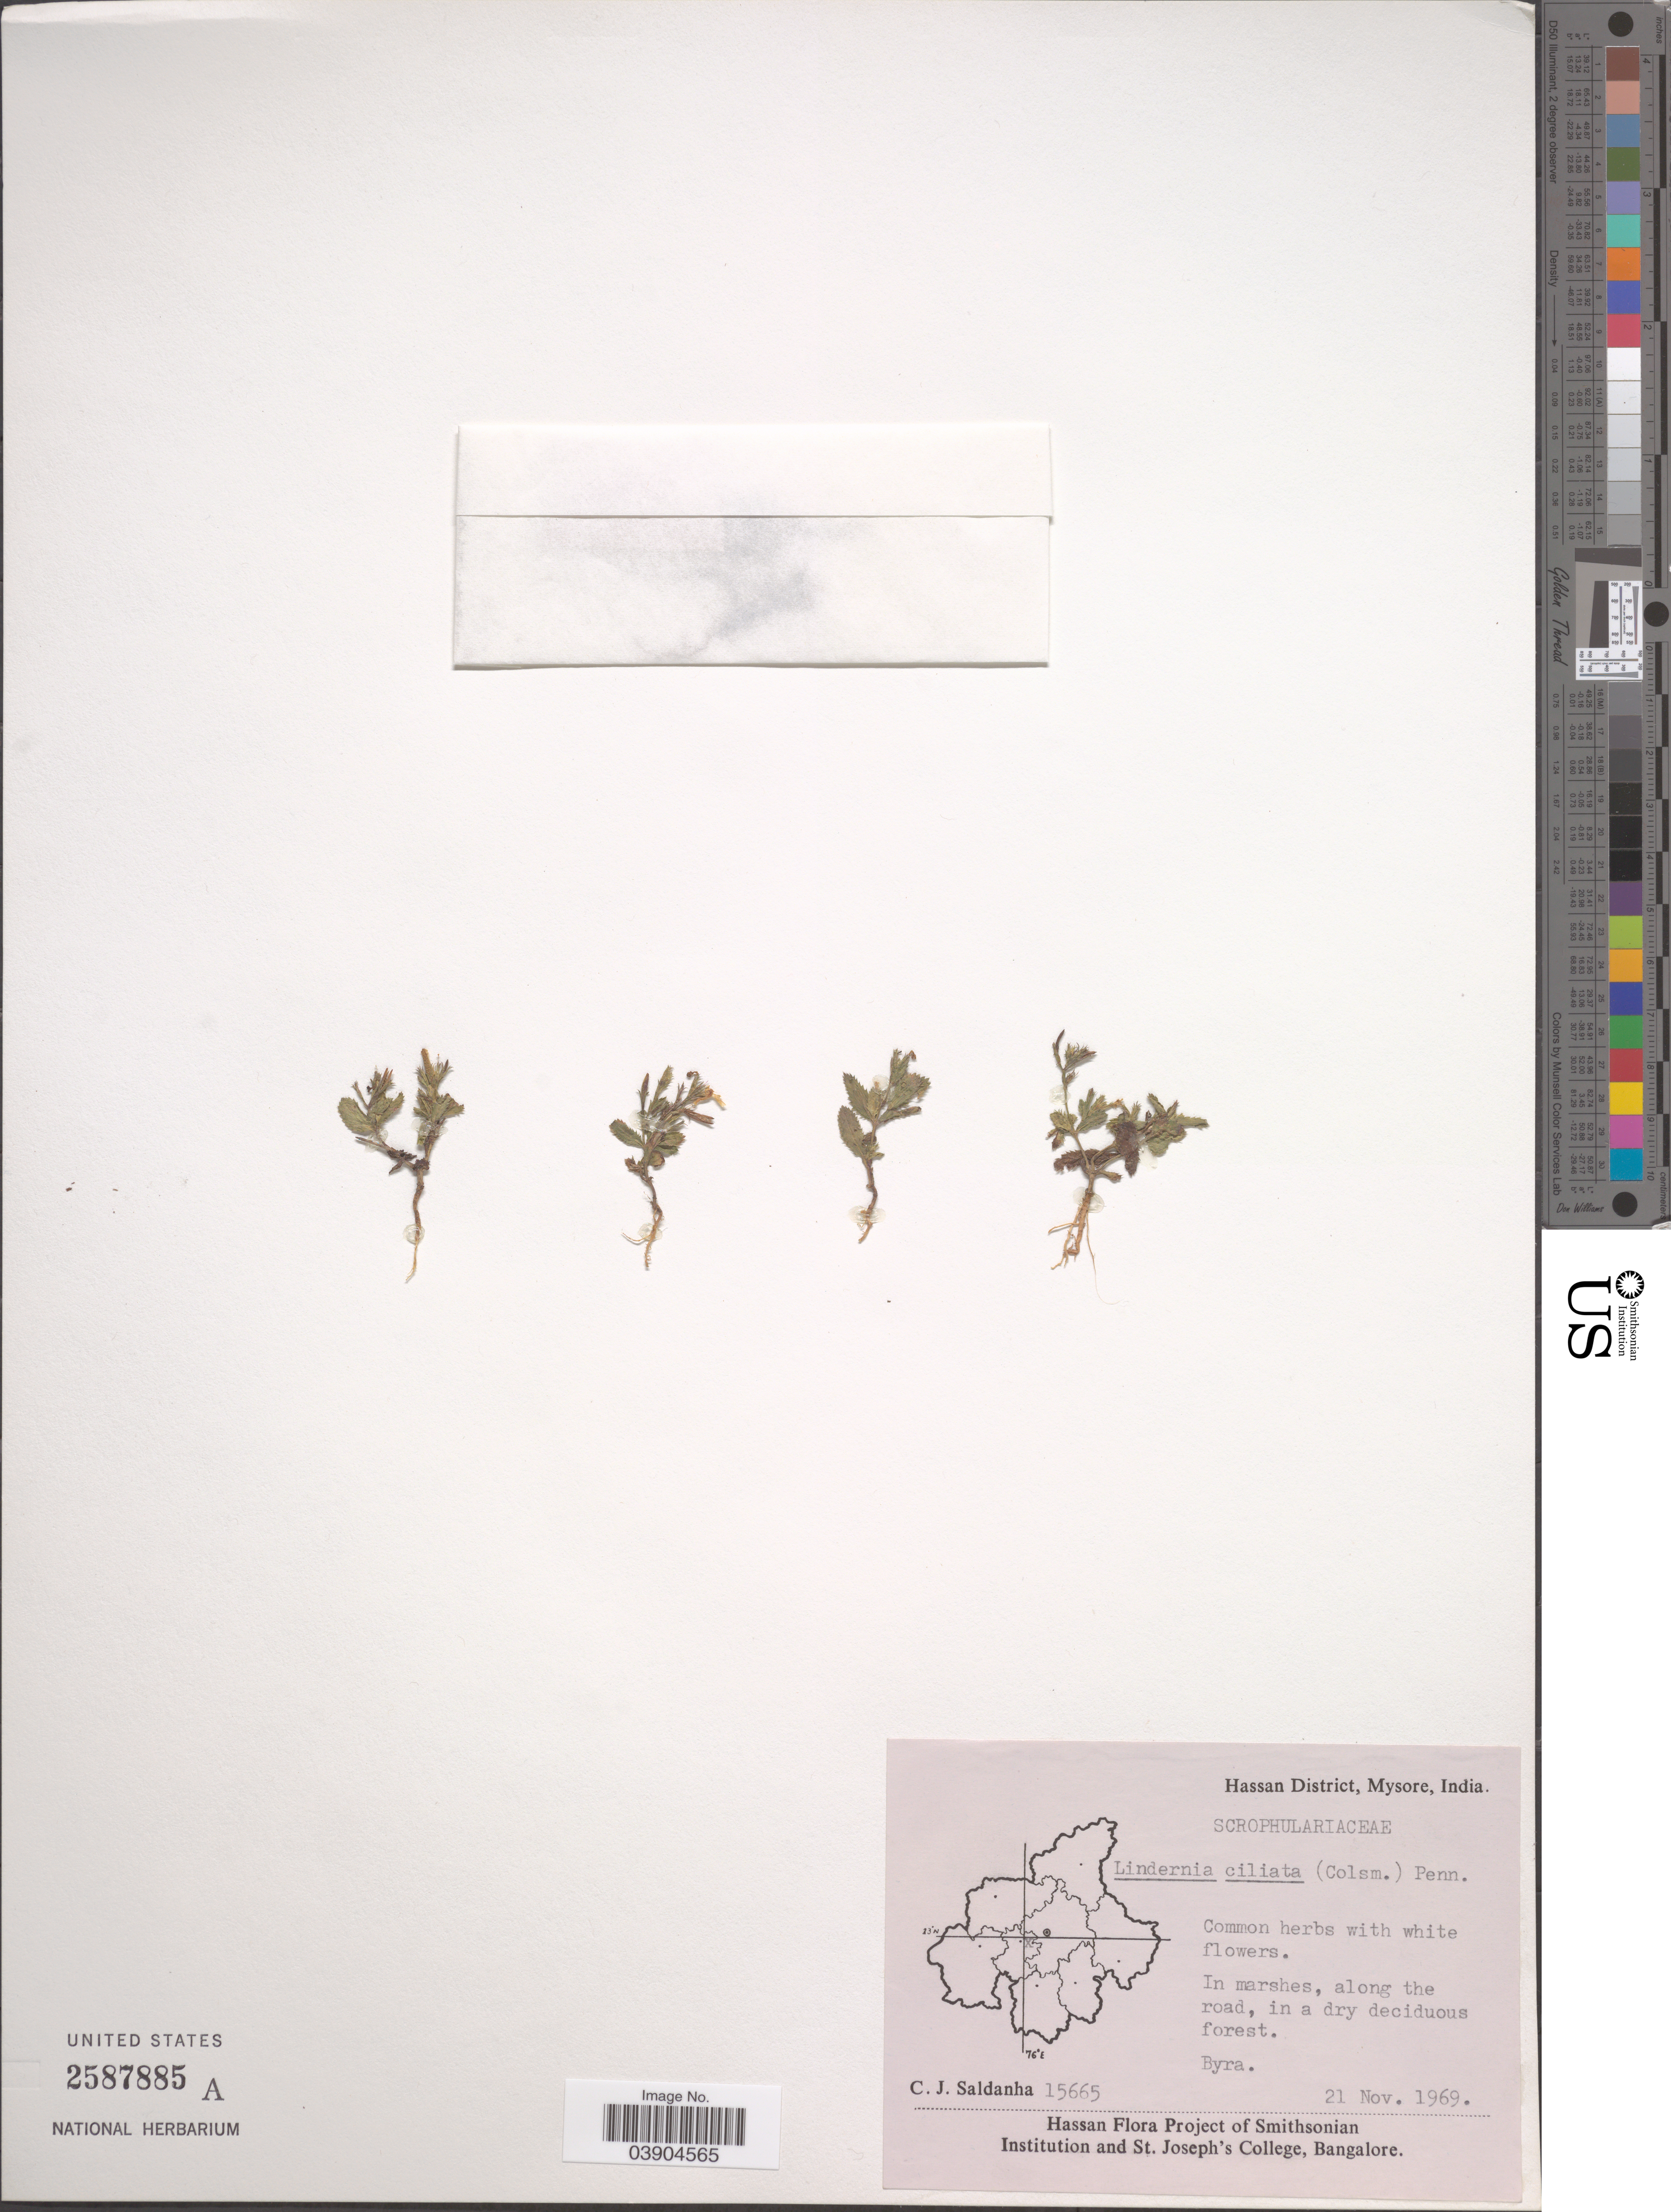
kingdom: Plantae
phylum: Tracheophyta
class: Magnoliopsida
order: Lamiales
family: Linderniaceae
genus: Lindernia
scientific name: Lindernia ciliata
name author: (Colsm.) Pennell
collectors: C. J. Saldanha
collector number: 15665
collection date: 1969-11-21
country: India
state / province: Karnataka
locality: Hassan District, Mysore. Byra.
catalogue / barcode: US 2587885A